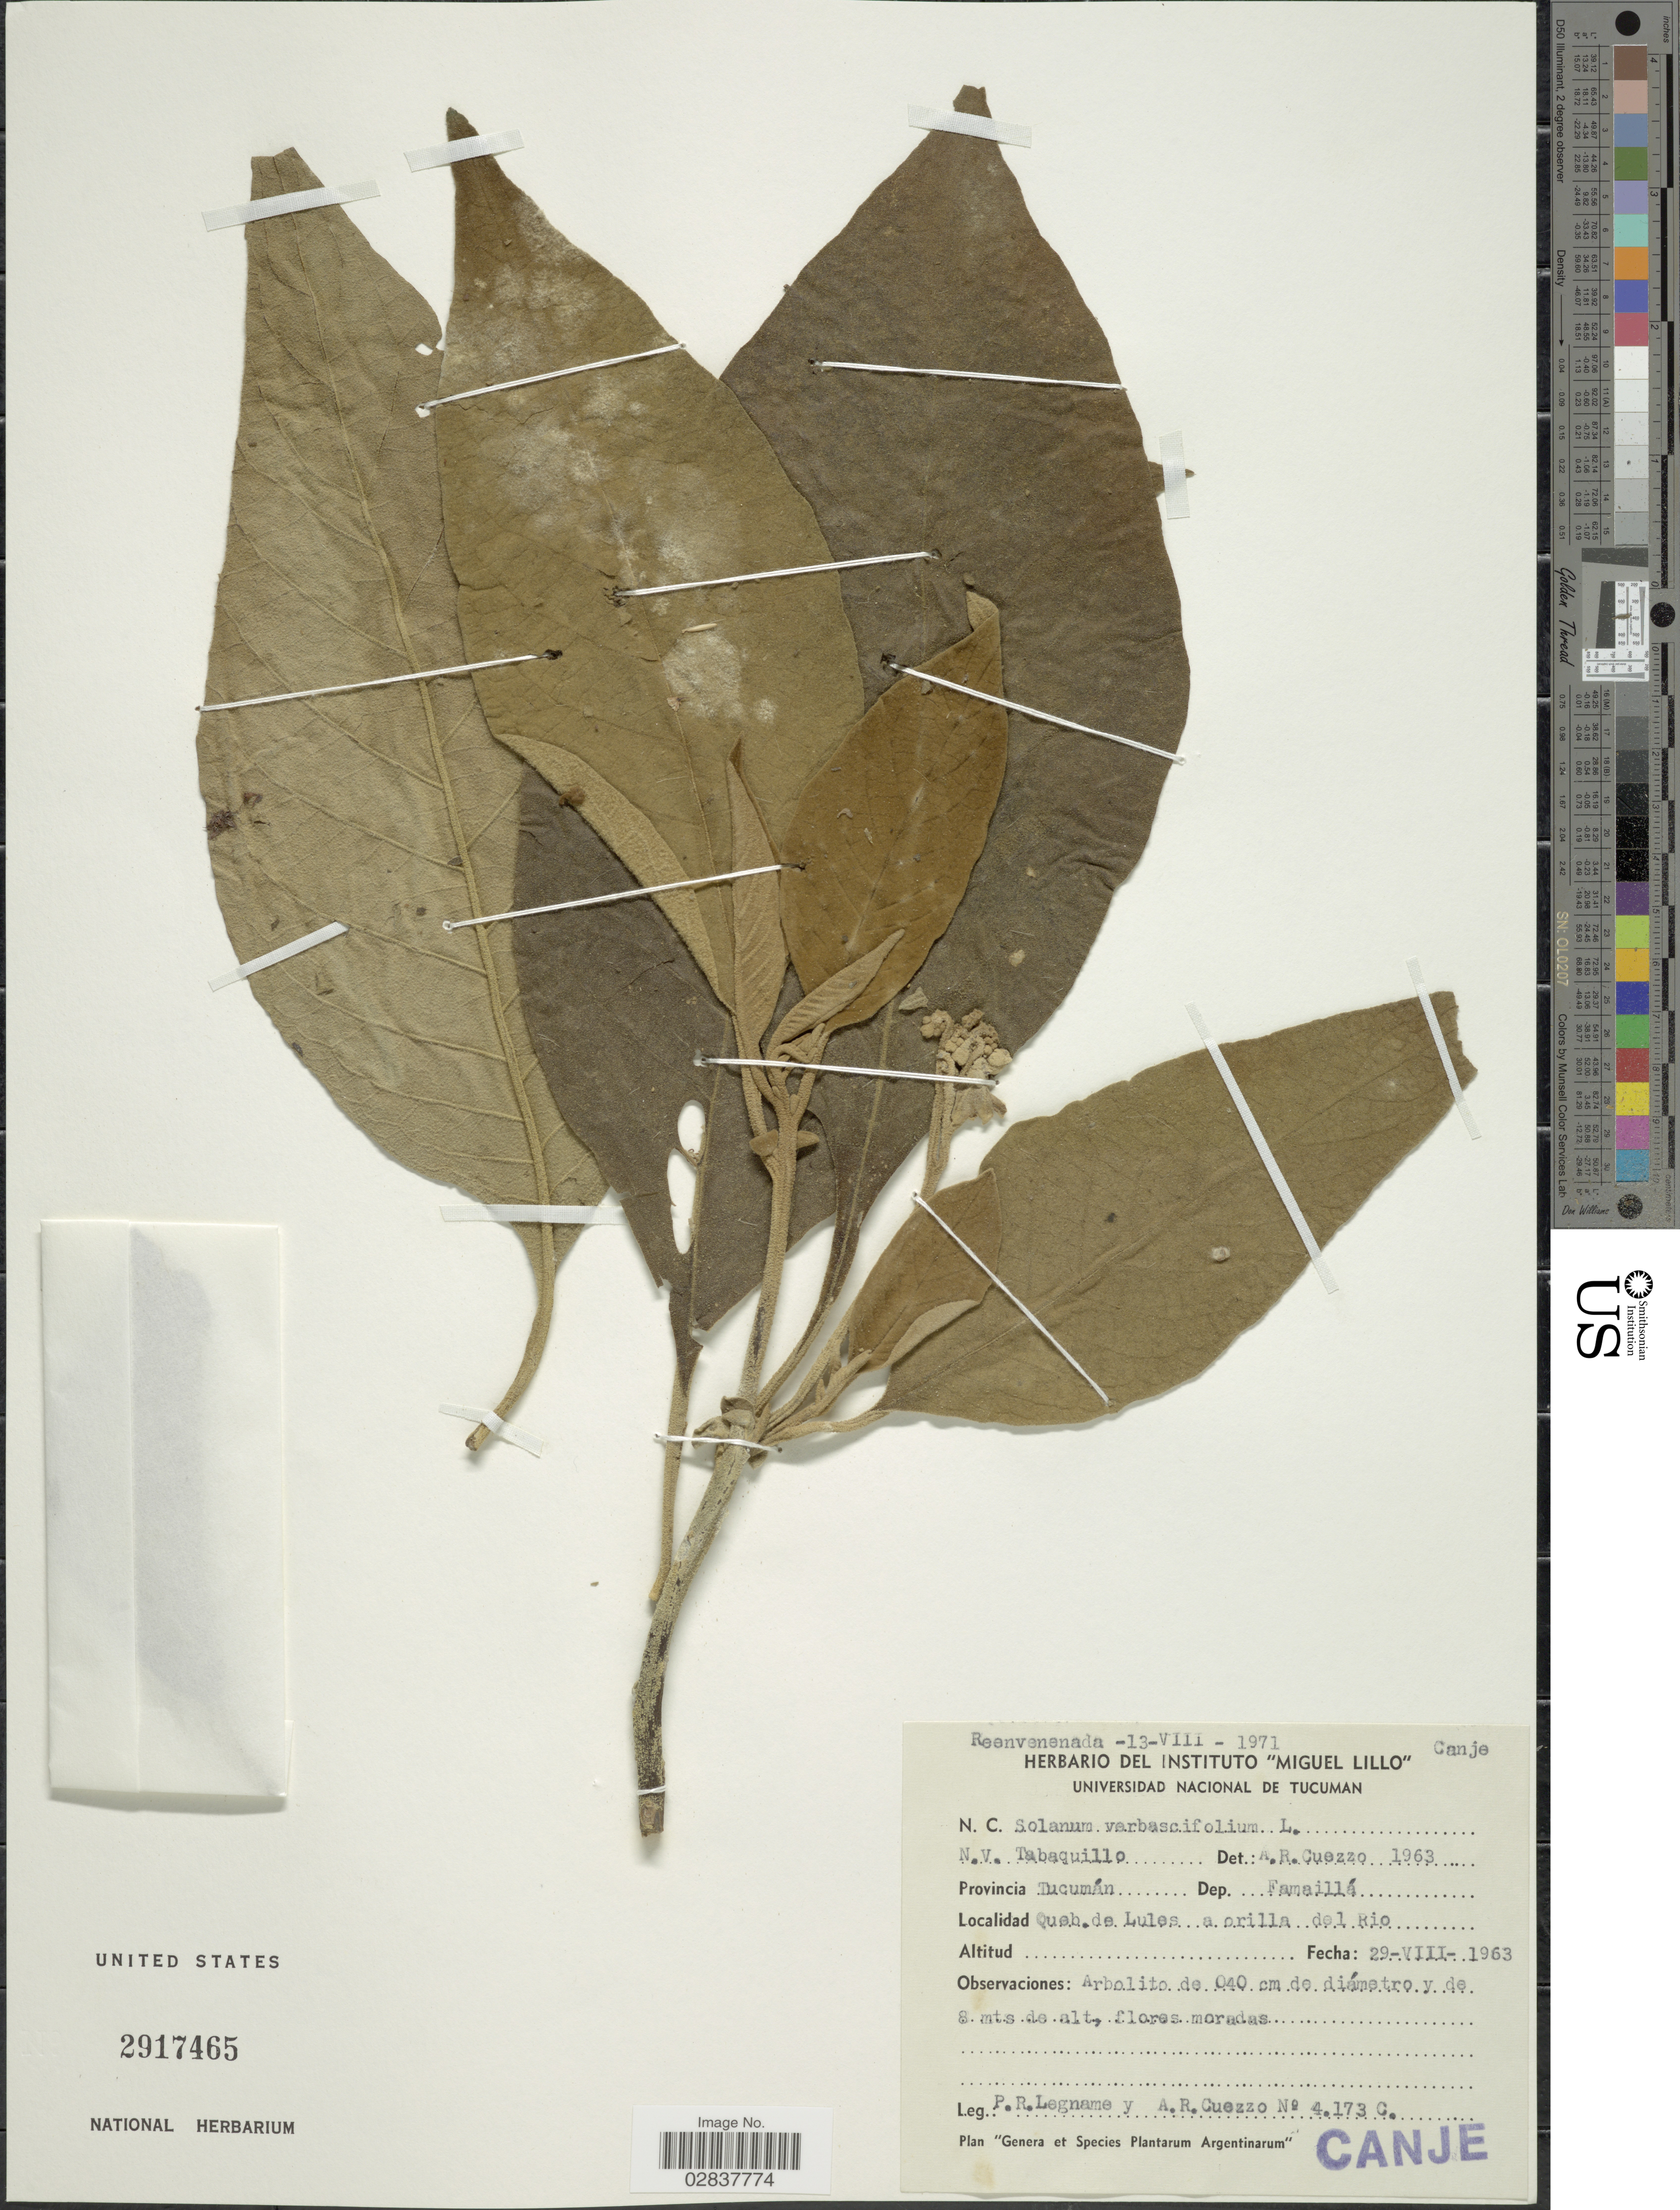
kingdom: Plantae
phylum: Tracheophyta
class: Magnoliopsida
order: Solanales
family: Solanaceae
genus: Solanum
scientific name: Solanum riparium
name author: Pers.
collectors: P. R. Legname & A. Cuezzo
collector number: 4173C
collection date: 1963-08-29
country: Argentina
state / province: Tucuman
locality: Dep. Famaillá. Queb. de Lules a orilla del Rio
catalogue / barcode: US 2917465